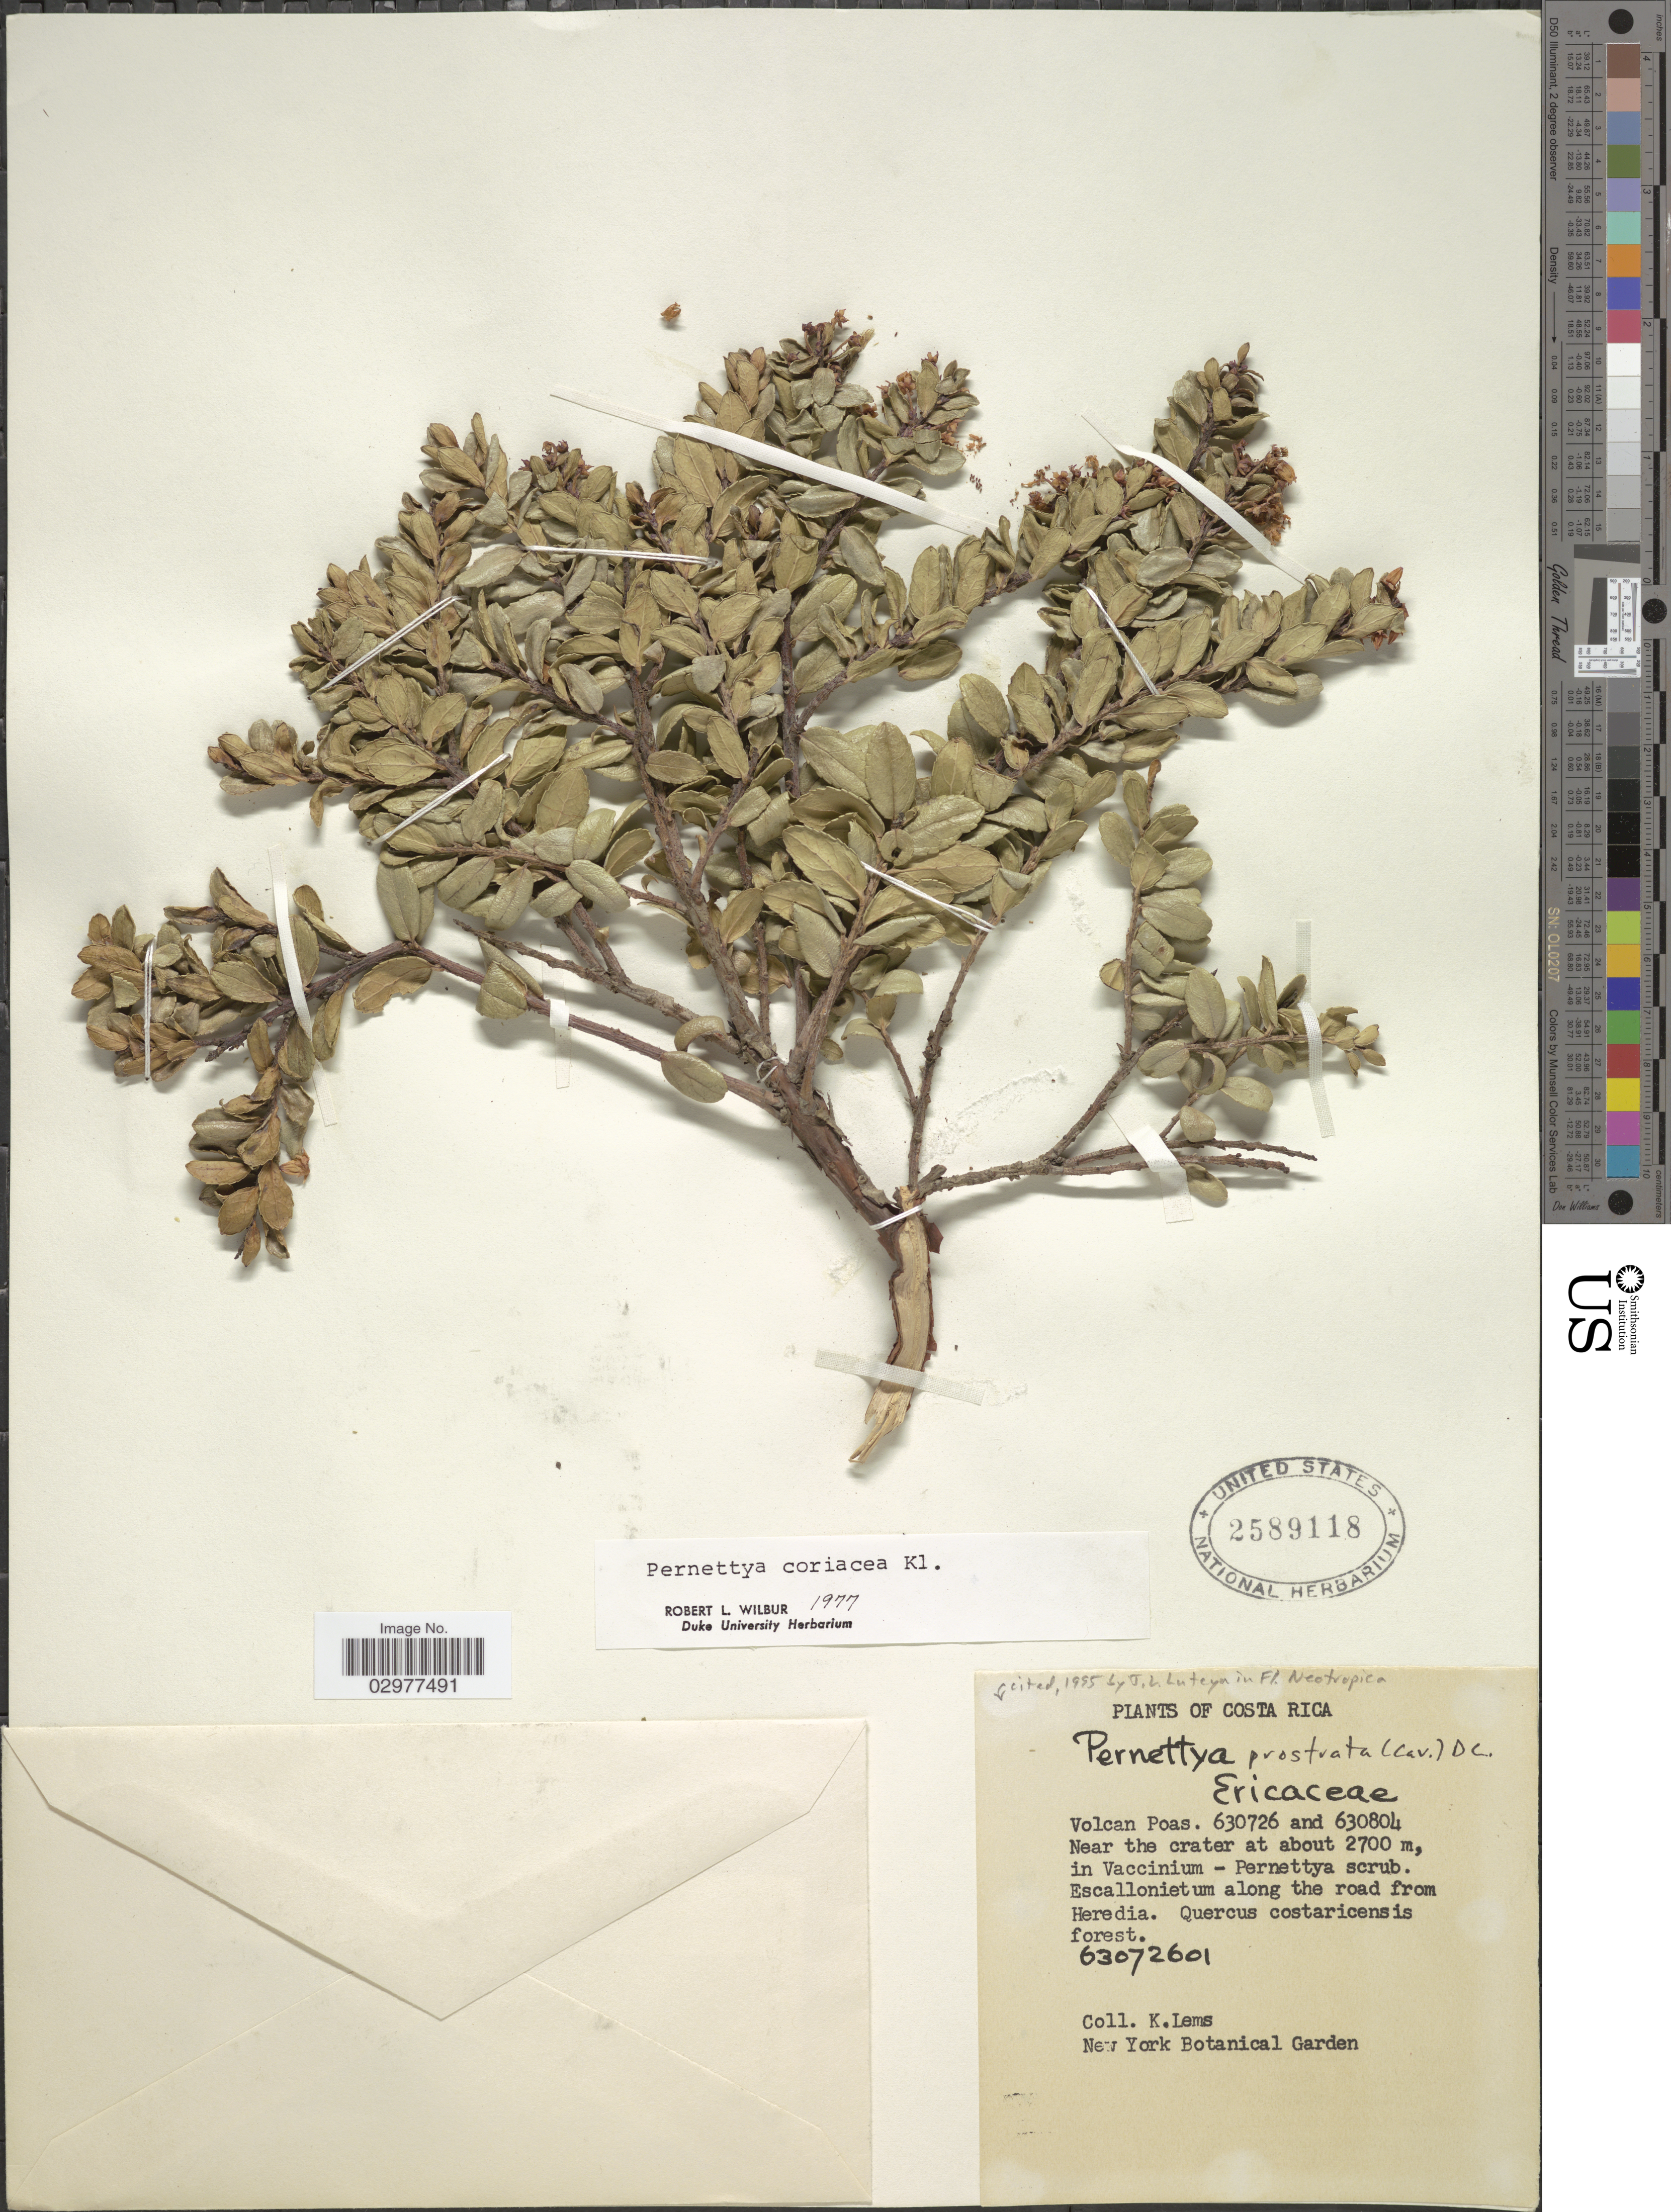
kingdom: Plantae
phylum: Tracheophyta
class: Magnoliopsida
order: Ericales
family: Ericaceae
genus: Pernettya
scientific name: Pernettya prostrata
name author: (Cav.) DC.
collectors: K. Lems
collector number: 63072601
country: Costa Rica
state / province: Heredia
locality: Volcan Poas, along the road from Heredia.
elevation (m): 2700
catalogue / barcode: US 2589118